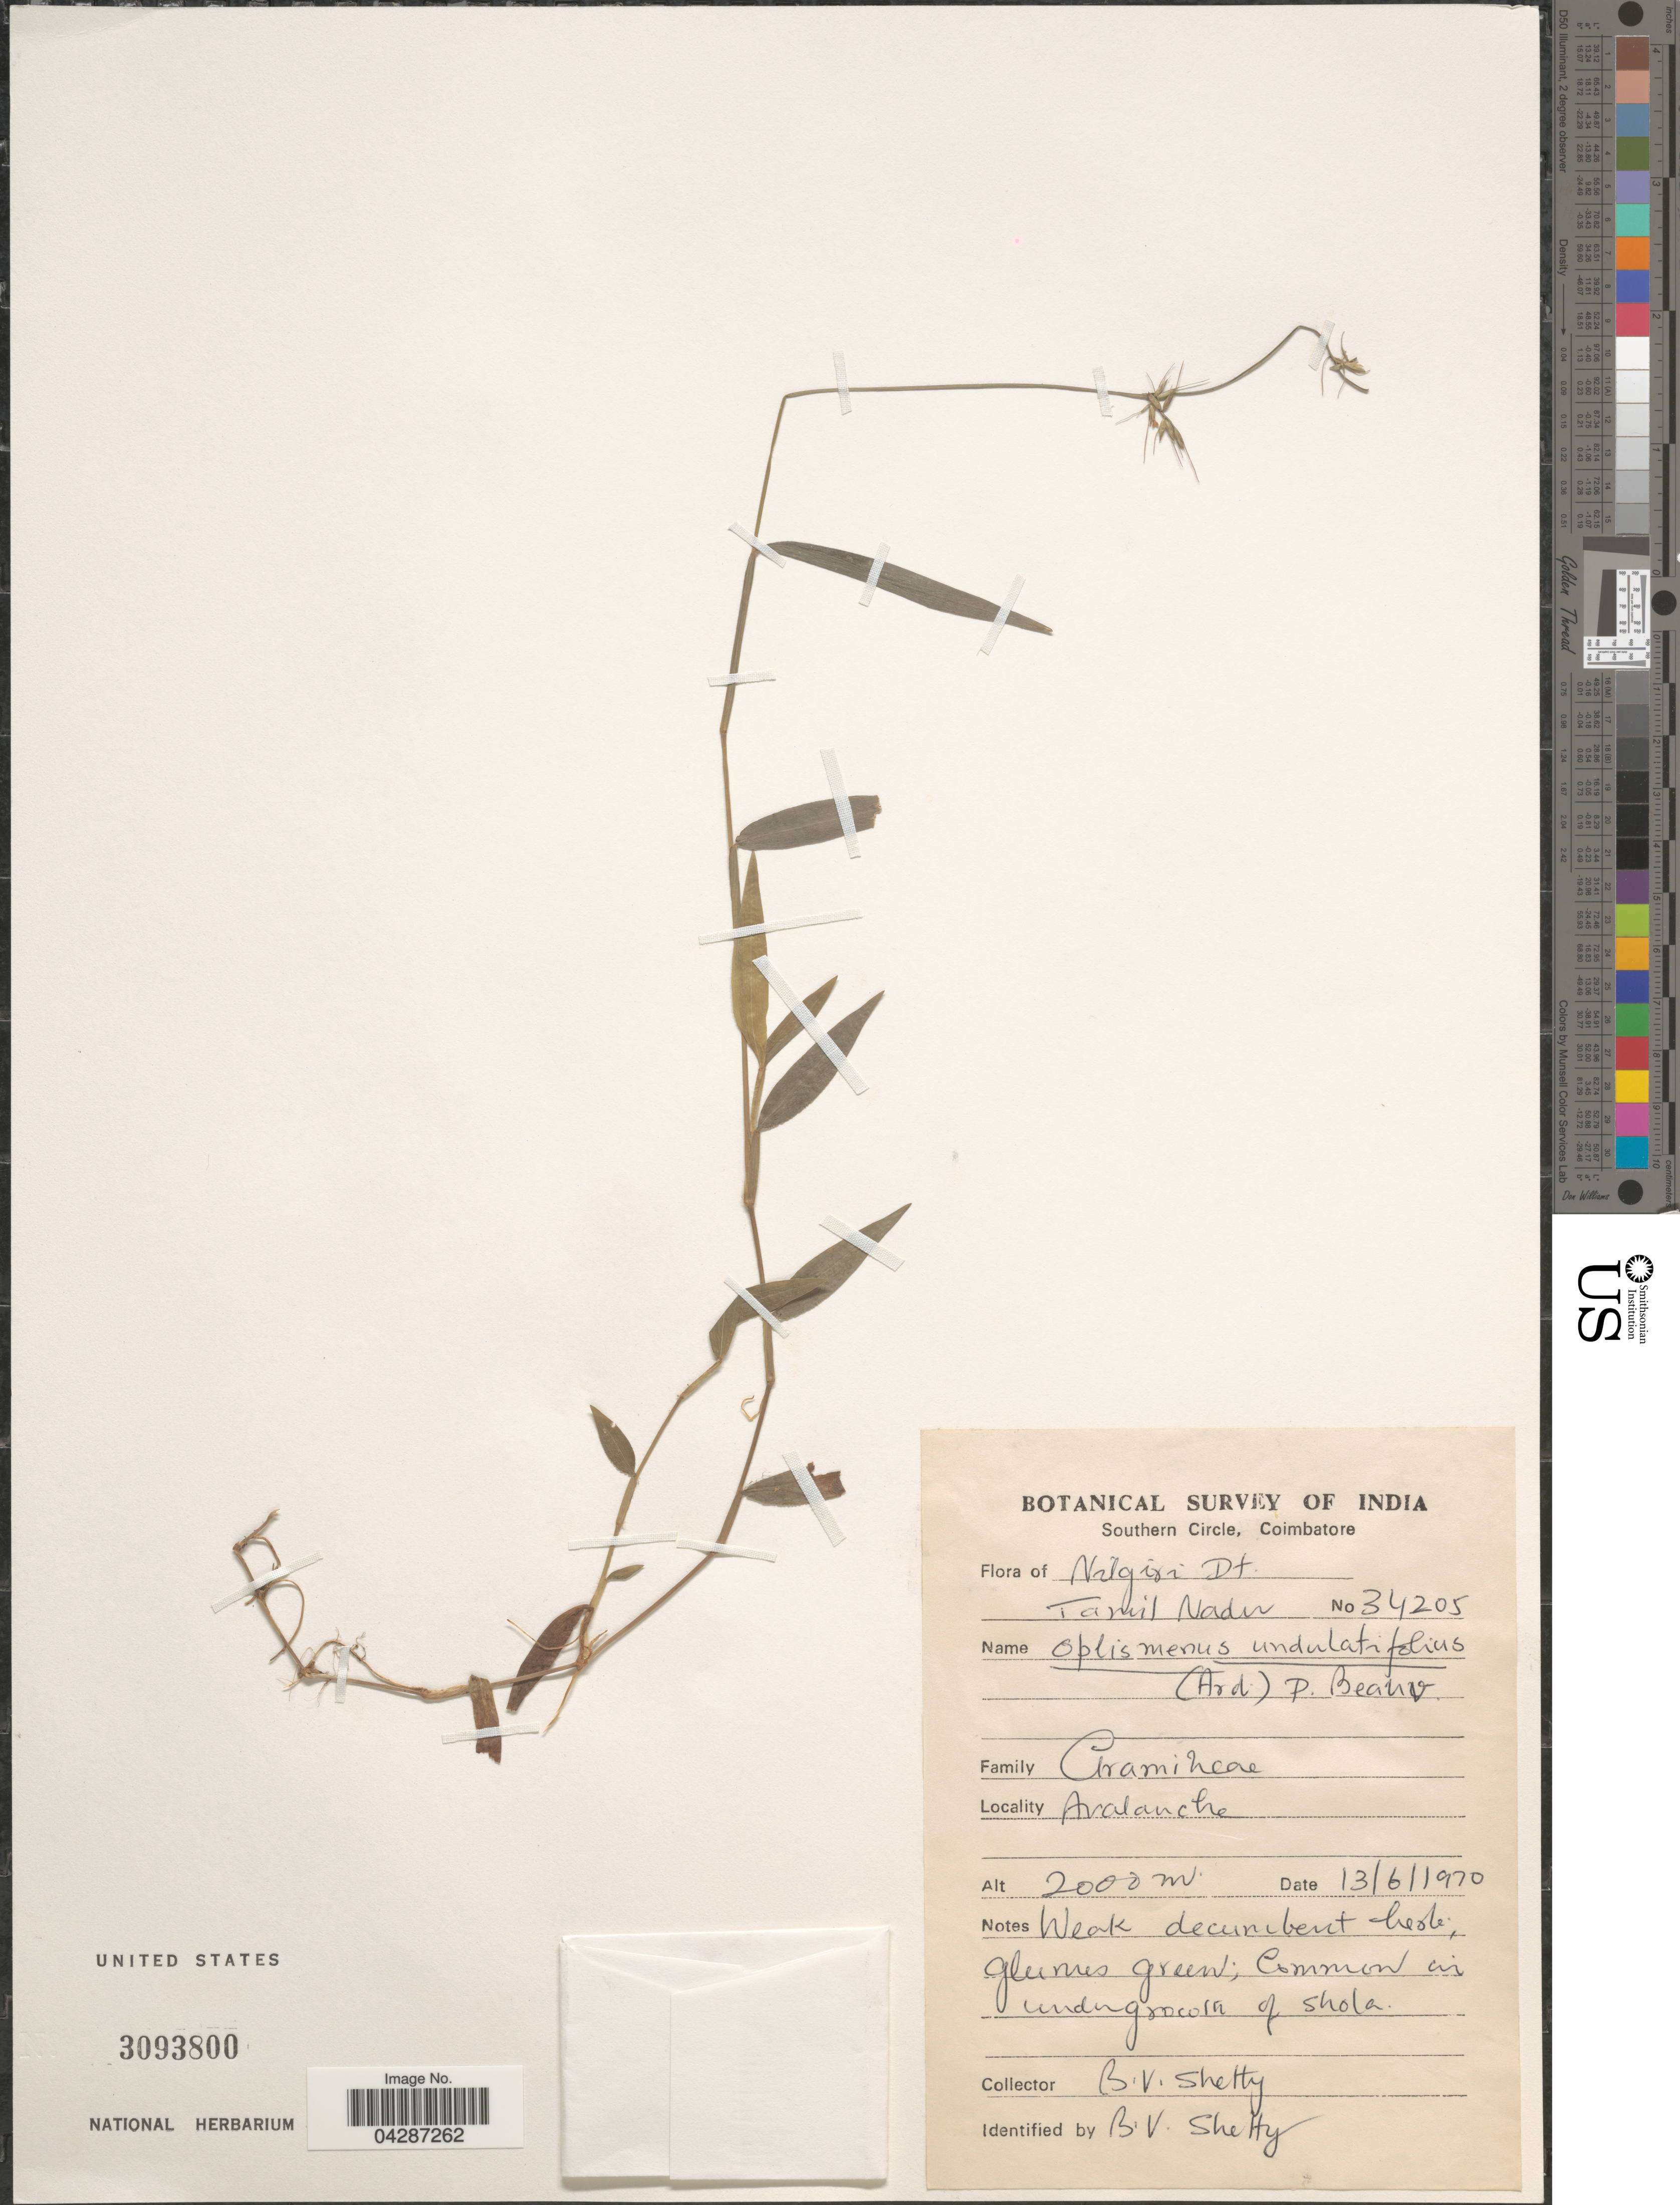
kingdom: Plantae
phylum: Tracheophyta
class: Liliopsida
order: Poales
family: Poaceae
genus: Oplismenus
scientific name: Oplismenus undulatifolius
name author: (Ard.) P. Beauv.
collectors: B.V. Shetty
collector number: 34205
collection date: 1970-06-13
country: India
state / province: Tamil Nadu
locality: Botanical Survey of India. Southern Circle, Coimbatore. Nilgiri Dt.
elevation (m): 2000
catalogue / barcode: US 3093800